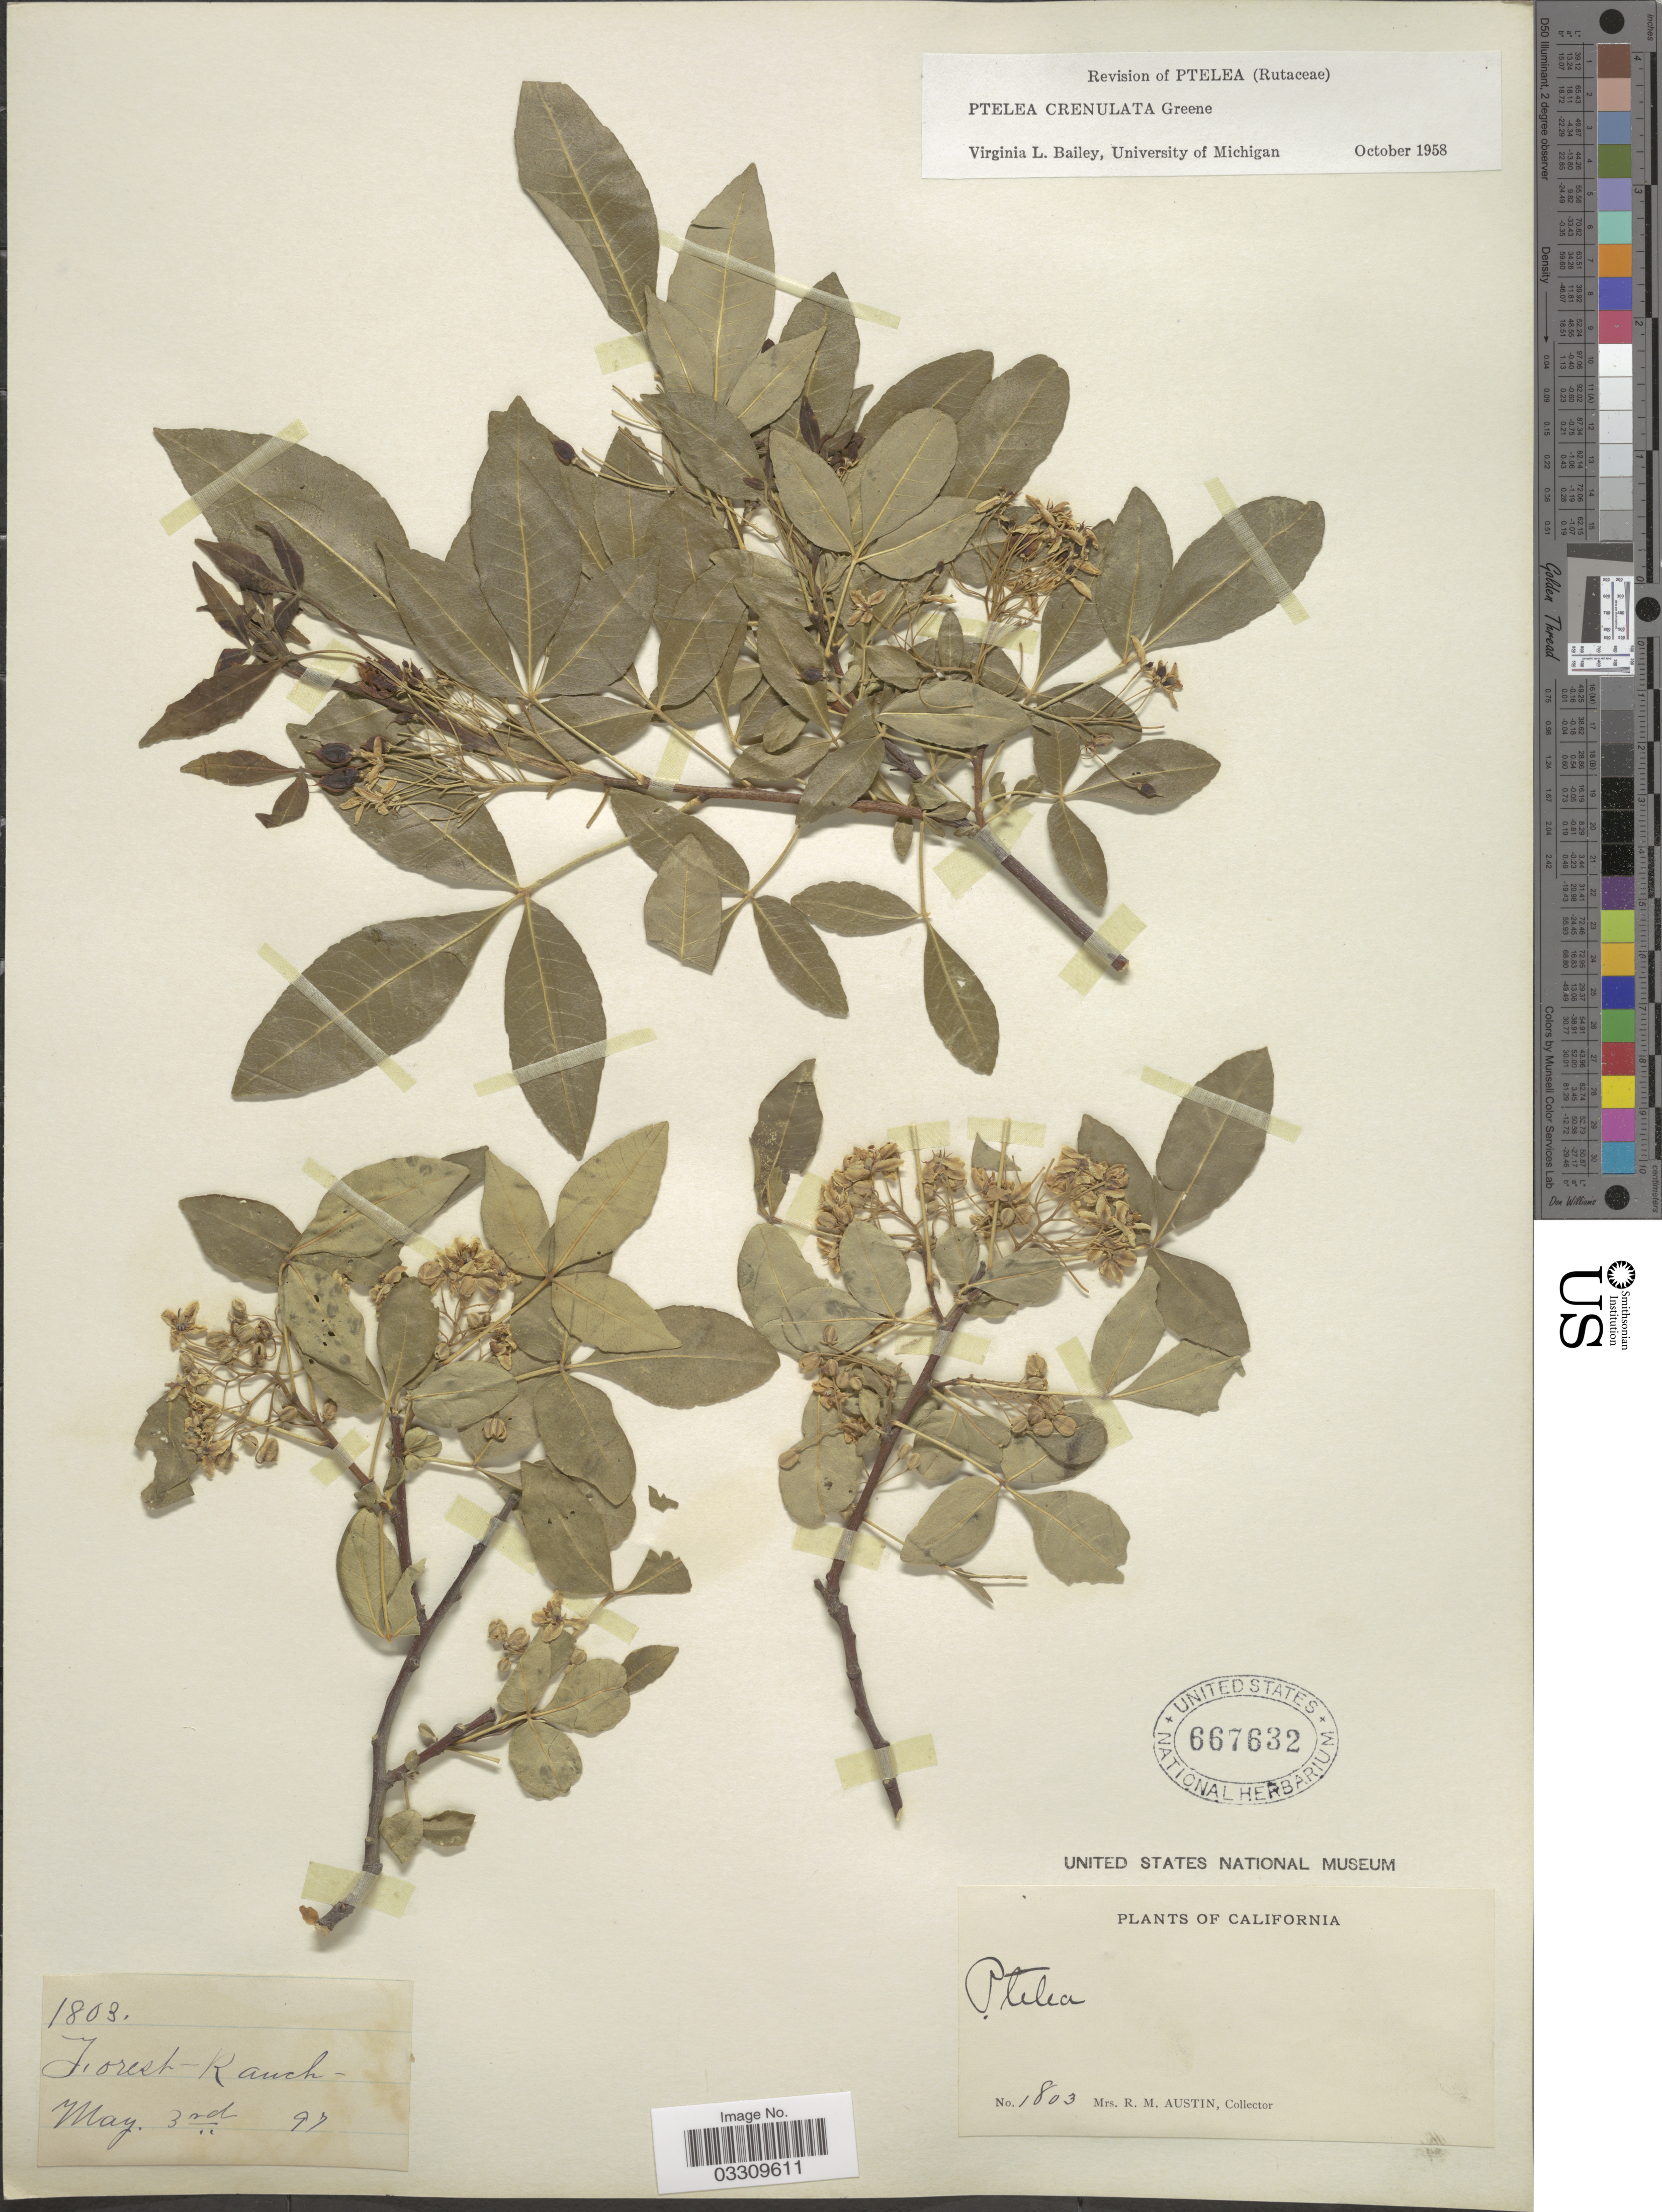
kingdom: Plantae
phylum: Tracheophyta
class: Magnoliopsida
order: Sapindales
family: Rutaceae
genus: Ptelea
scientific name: Ptelea crenulata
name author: Greene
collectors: R. Austin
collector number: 1803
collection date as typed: Transcribed d/m/y: 3/5/97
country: United States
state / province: California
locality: Forest Ranch.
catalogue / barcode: US 667632